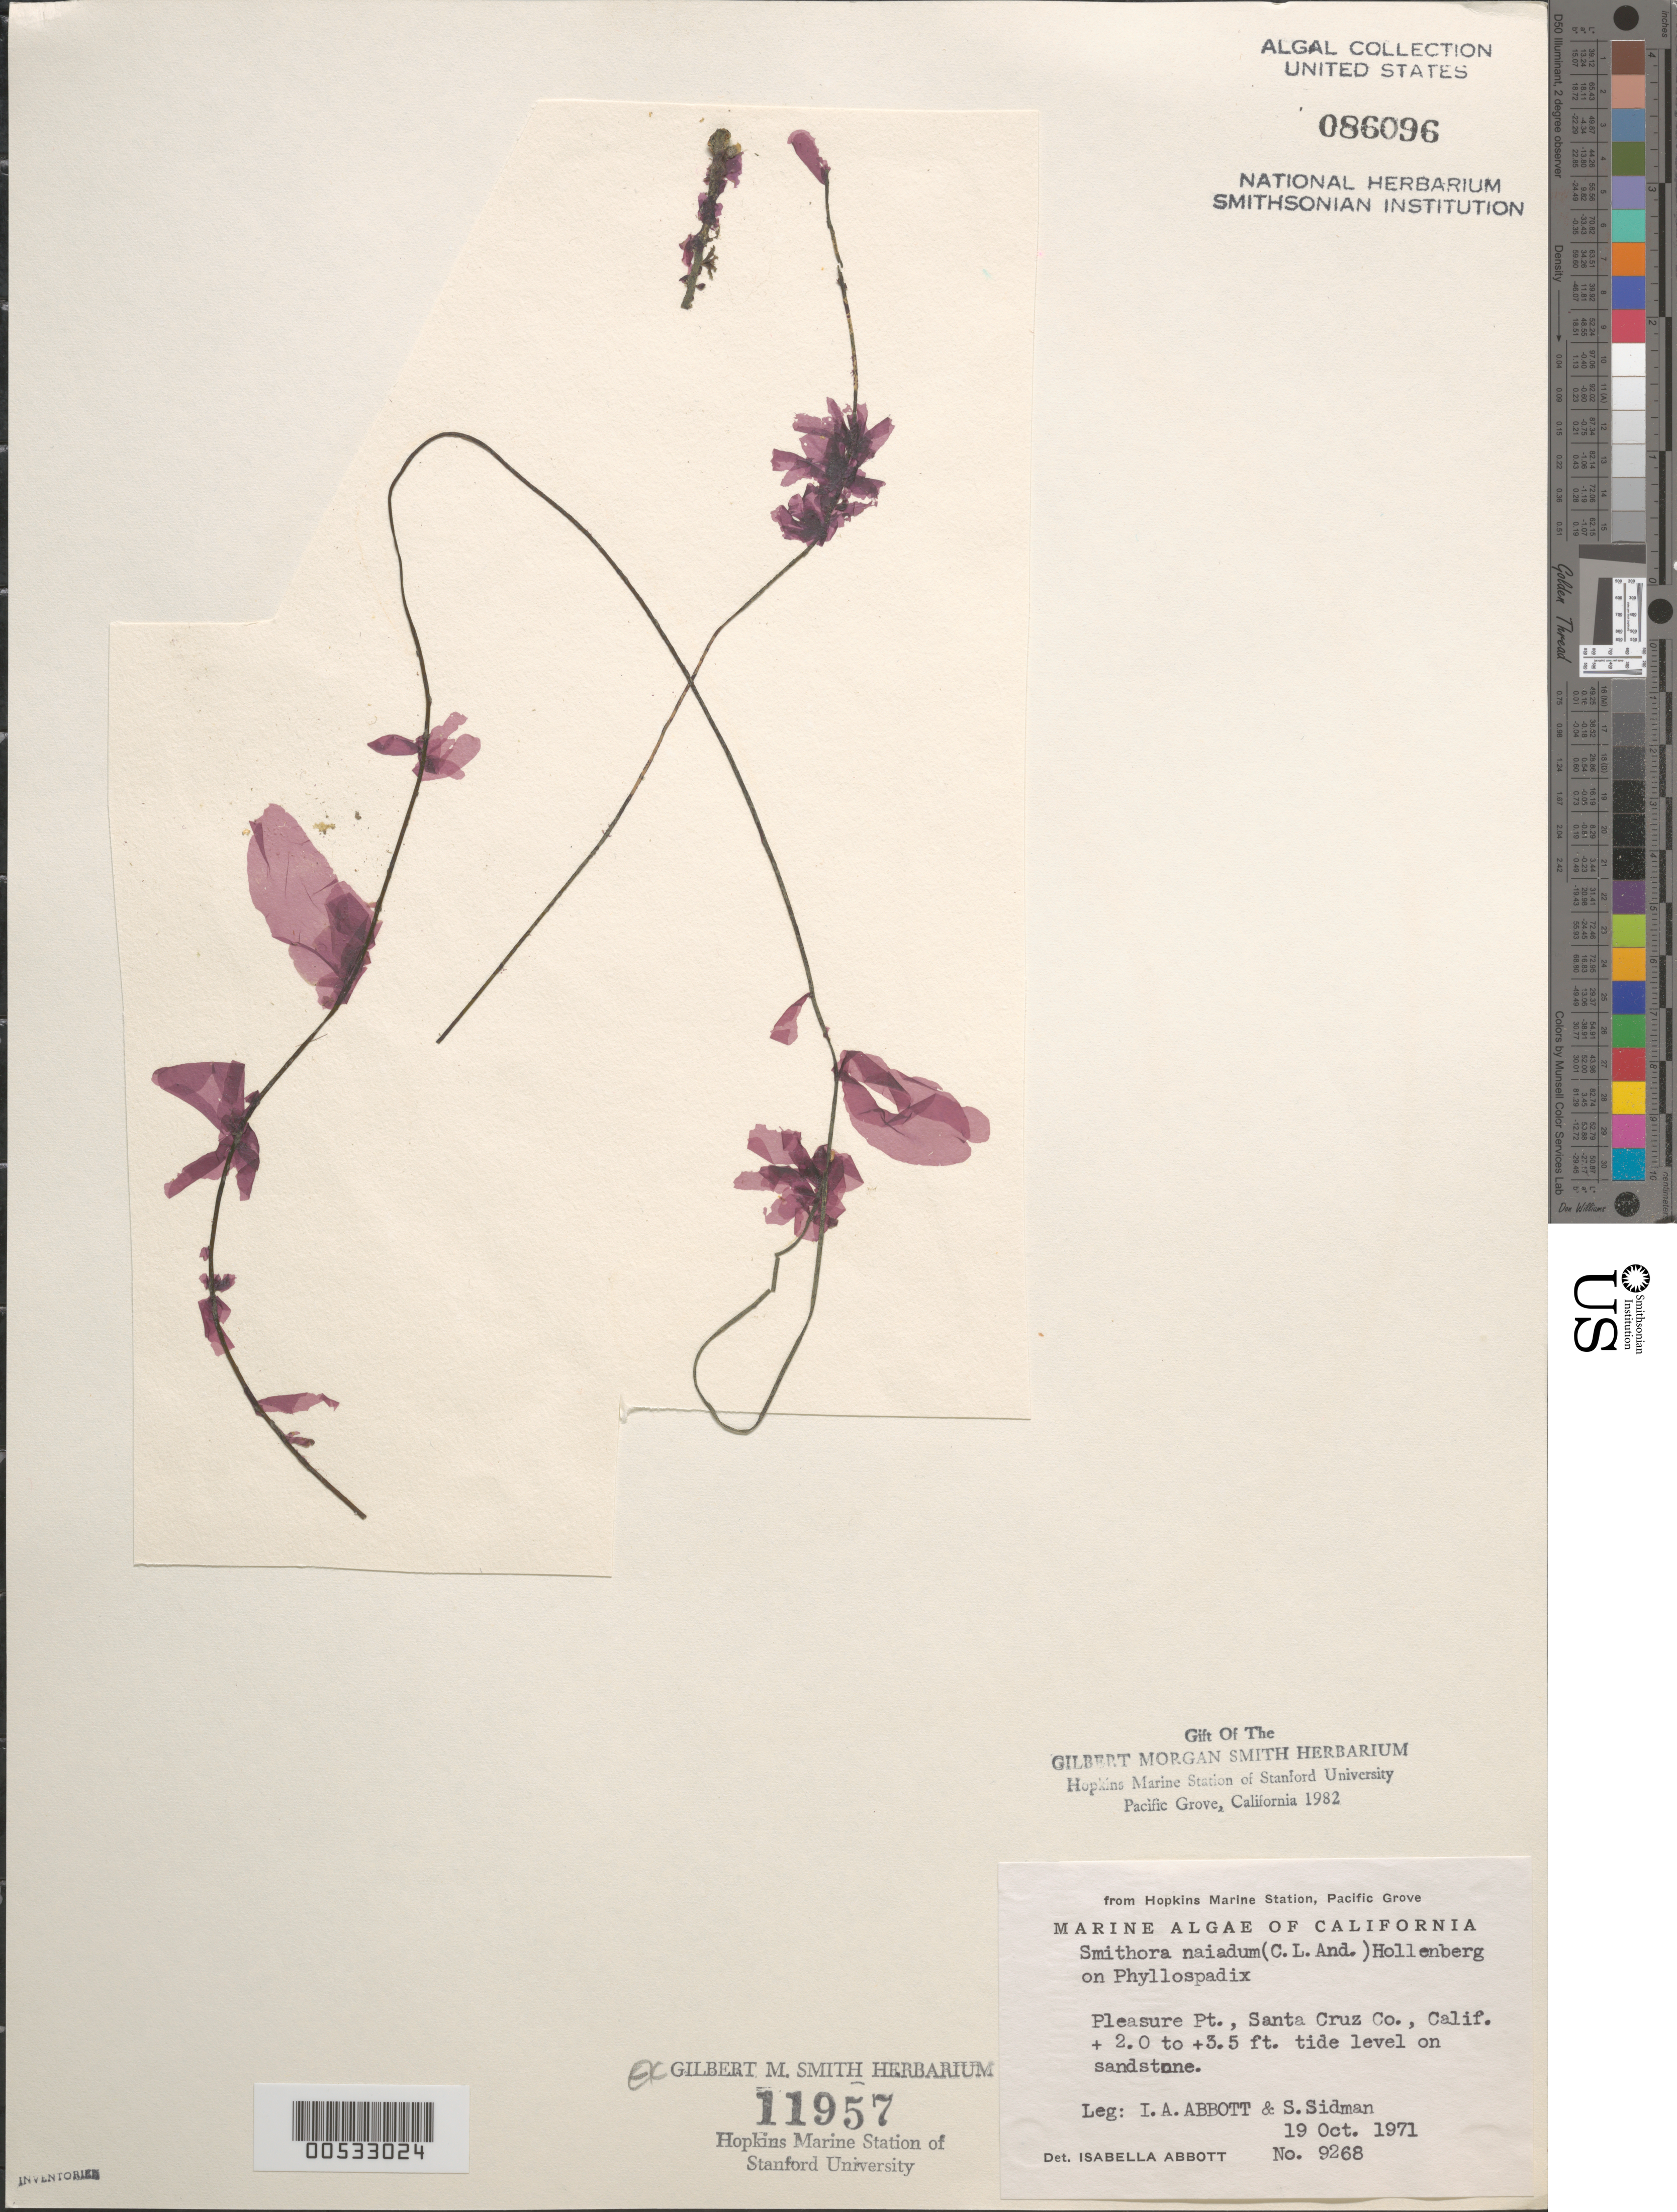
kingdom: Plantae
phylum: Rhodophyta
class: Compsopogonophyceae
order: Erythropeltidales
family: Erythrotrichiaceae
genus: Smithora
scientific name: Smithora naiadum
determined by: Abbott, Isabella A.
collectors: I. A. Abbott & S. Sidman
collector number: IAA 9268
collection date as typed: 19 Oct 1971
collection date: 1971-10-19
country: United States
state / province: California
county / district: Santa Cruz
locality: Pleasure Point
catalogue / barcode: US 86096